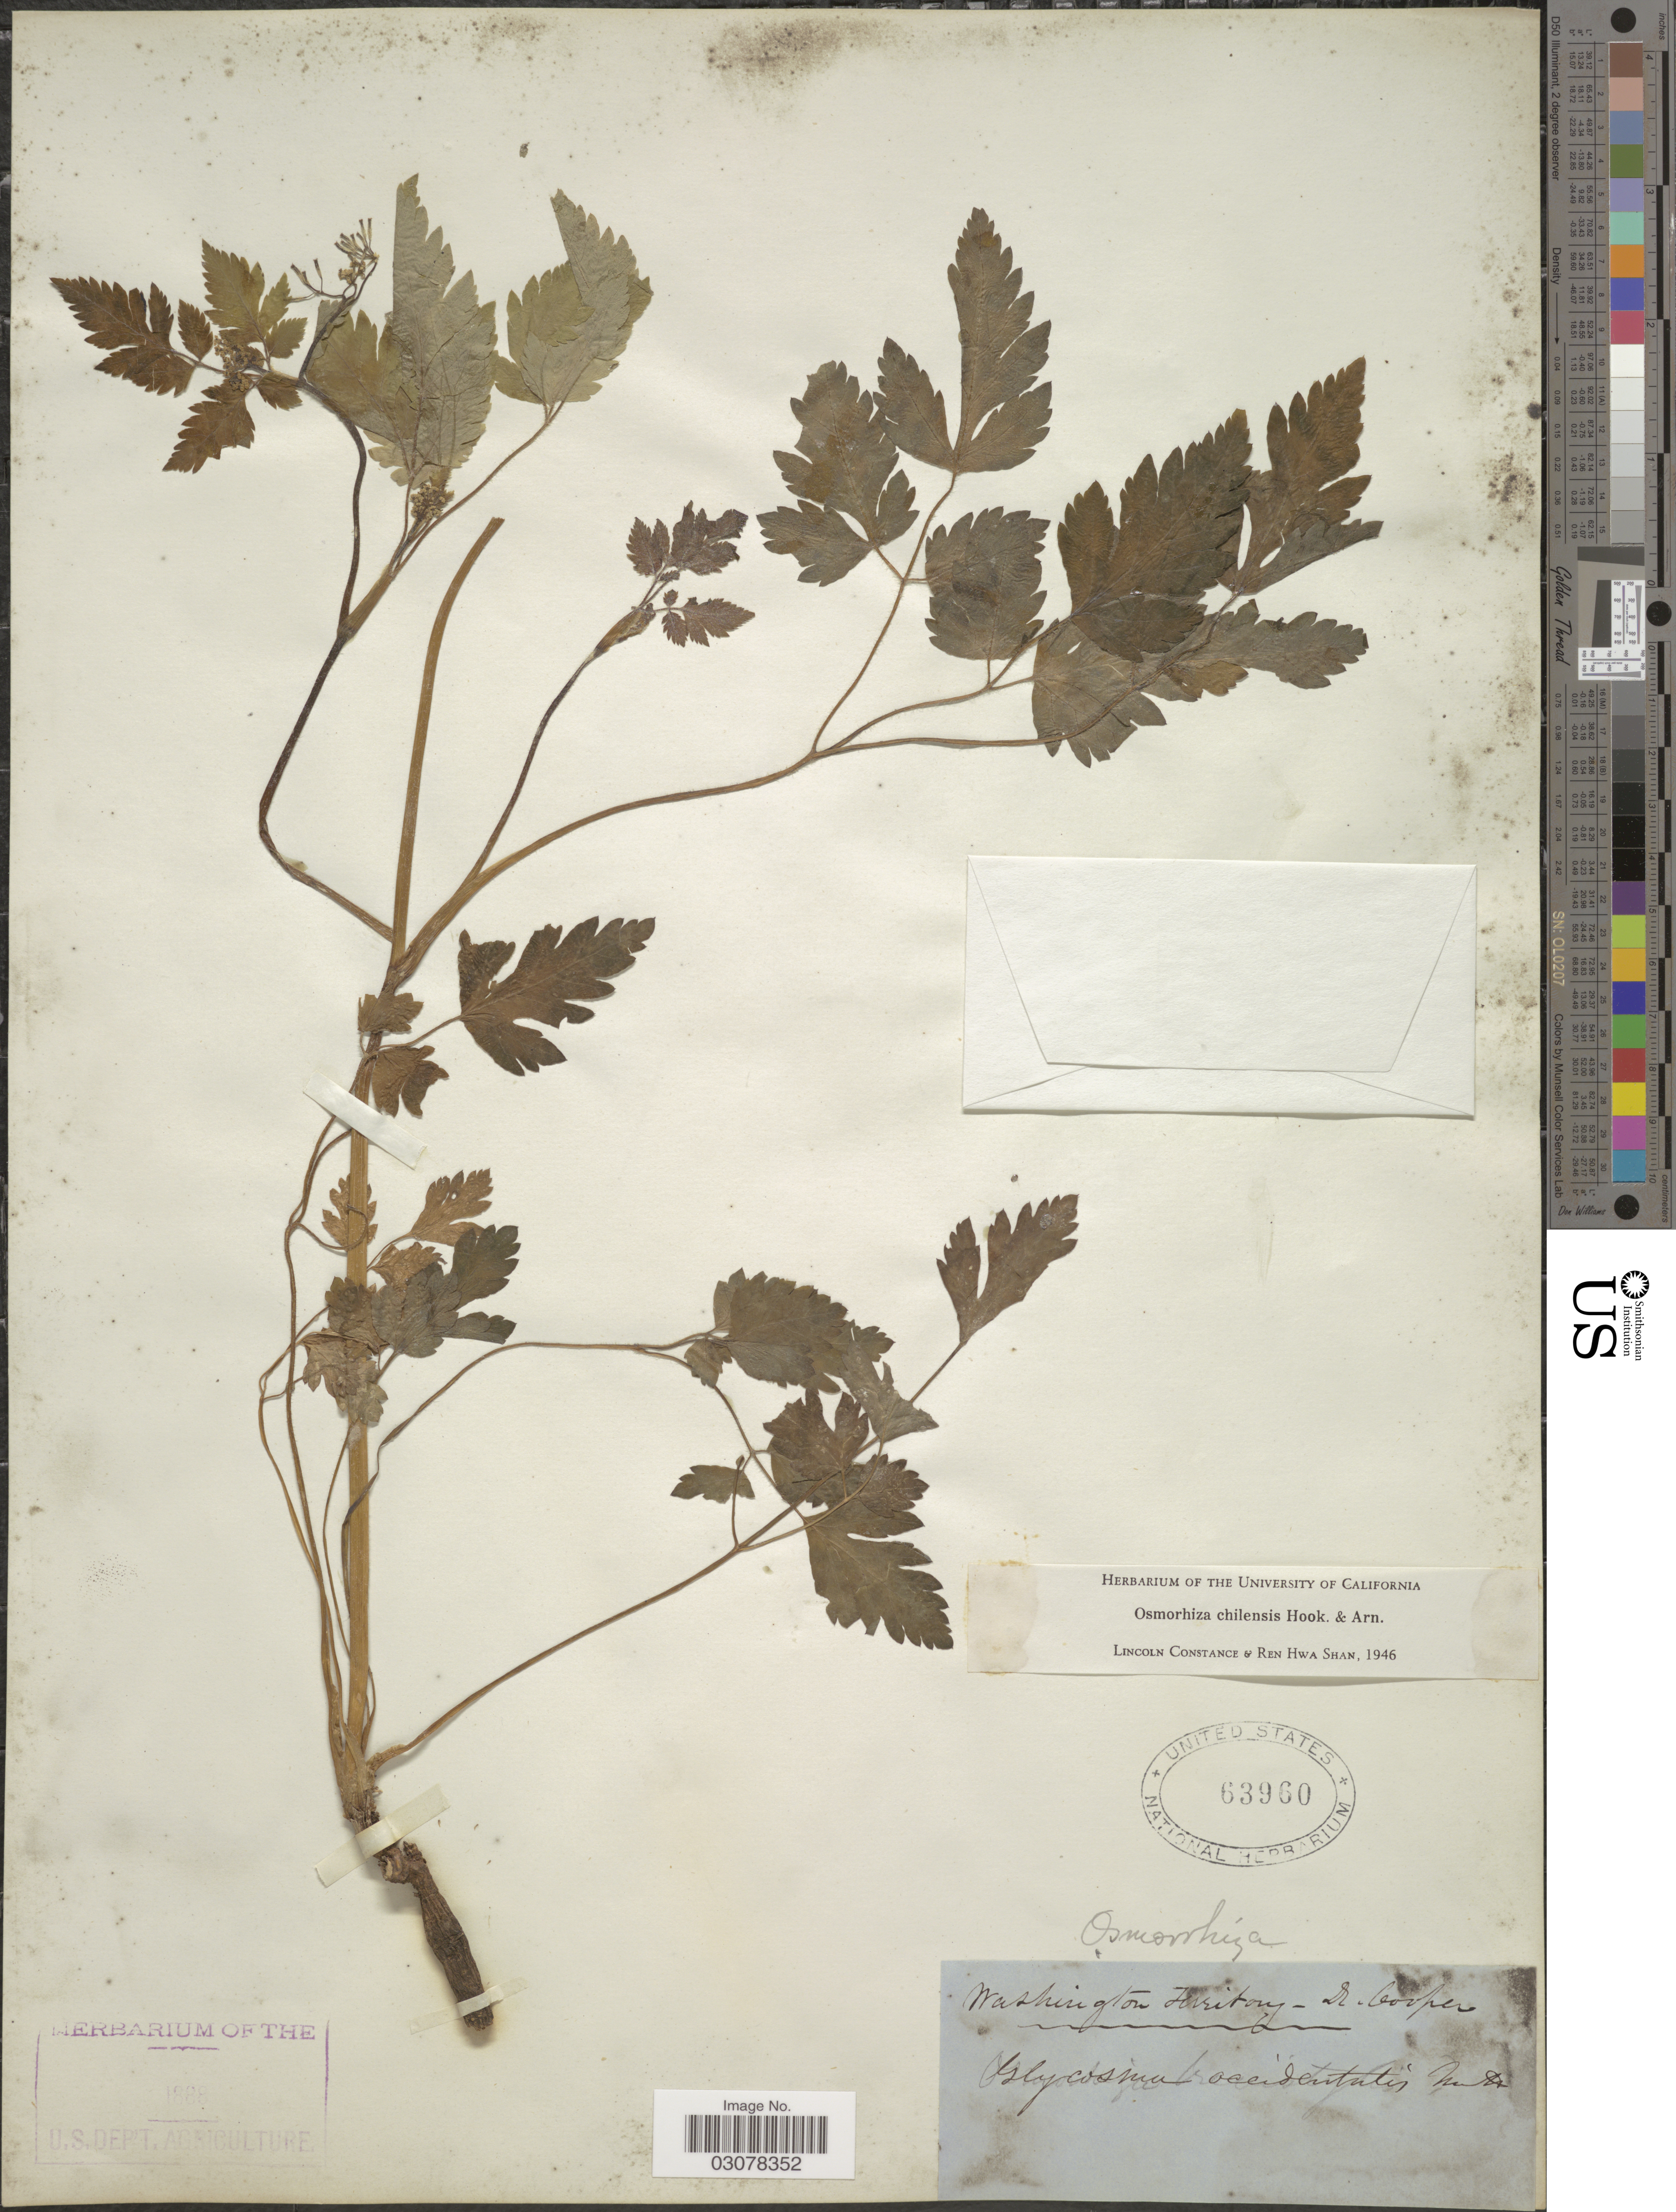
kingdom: Plantae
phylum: Tracheophyta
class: Magnoliopsida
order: Apiales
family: Apiaceae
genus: Osmorhiza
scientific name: Osmorhiza chilensis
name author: Hook. & Arn.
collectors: Cooper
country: United States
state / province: Washington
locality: Washington Territory.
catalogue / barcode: US 63960